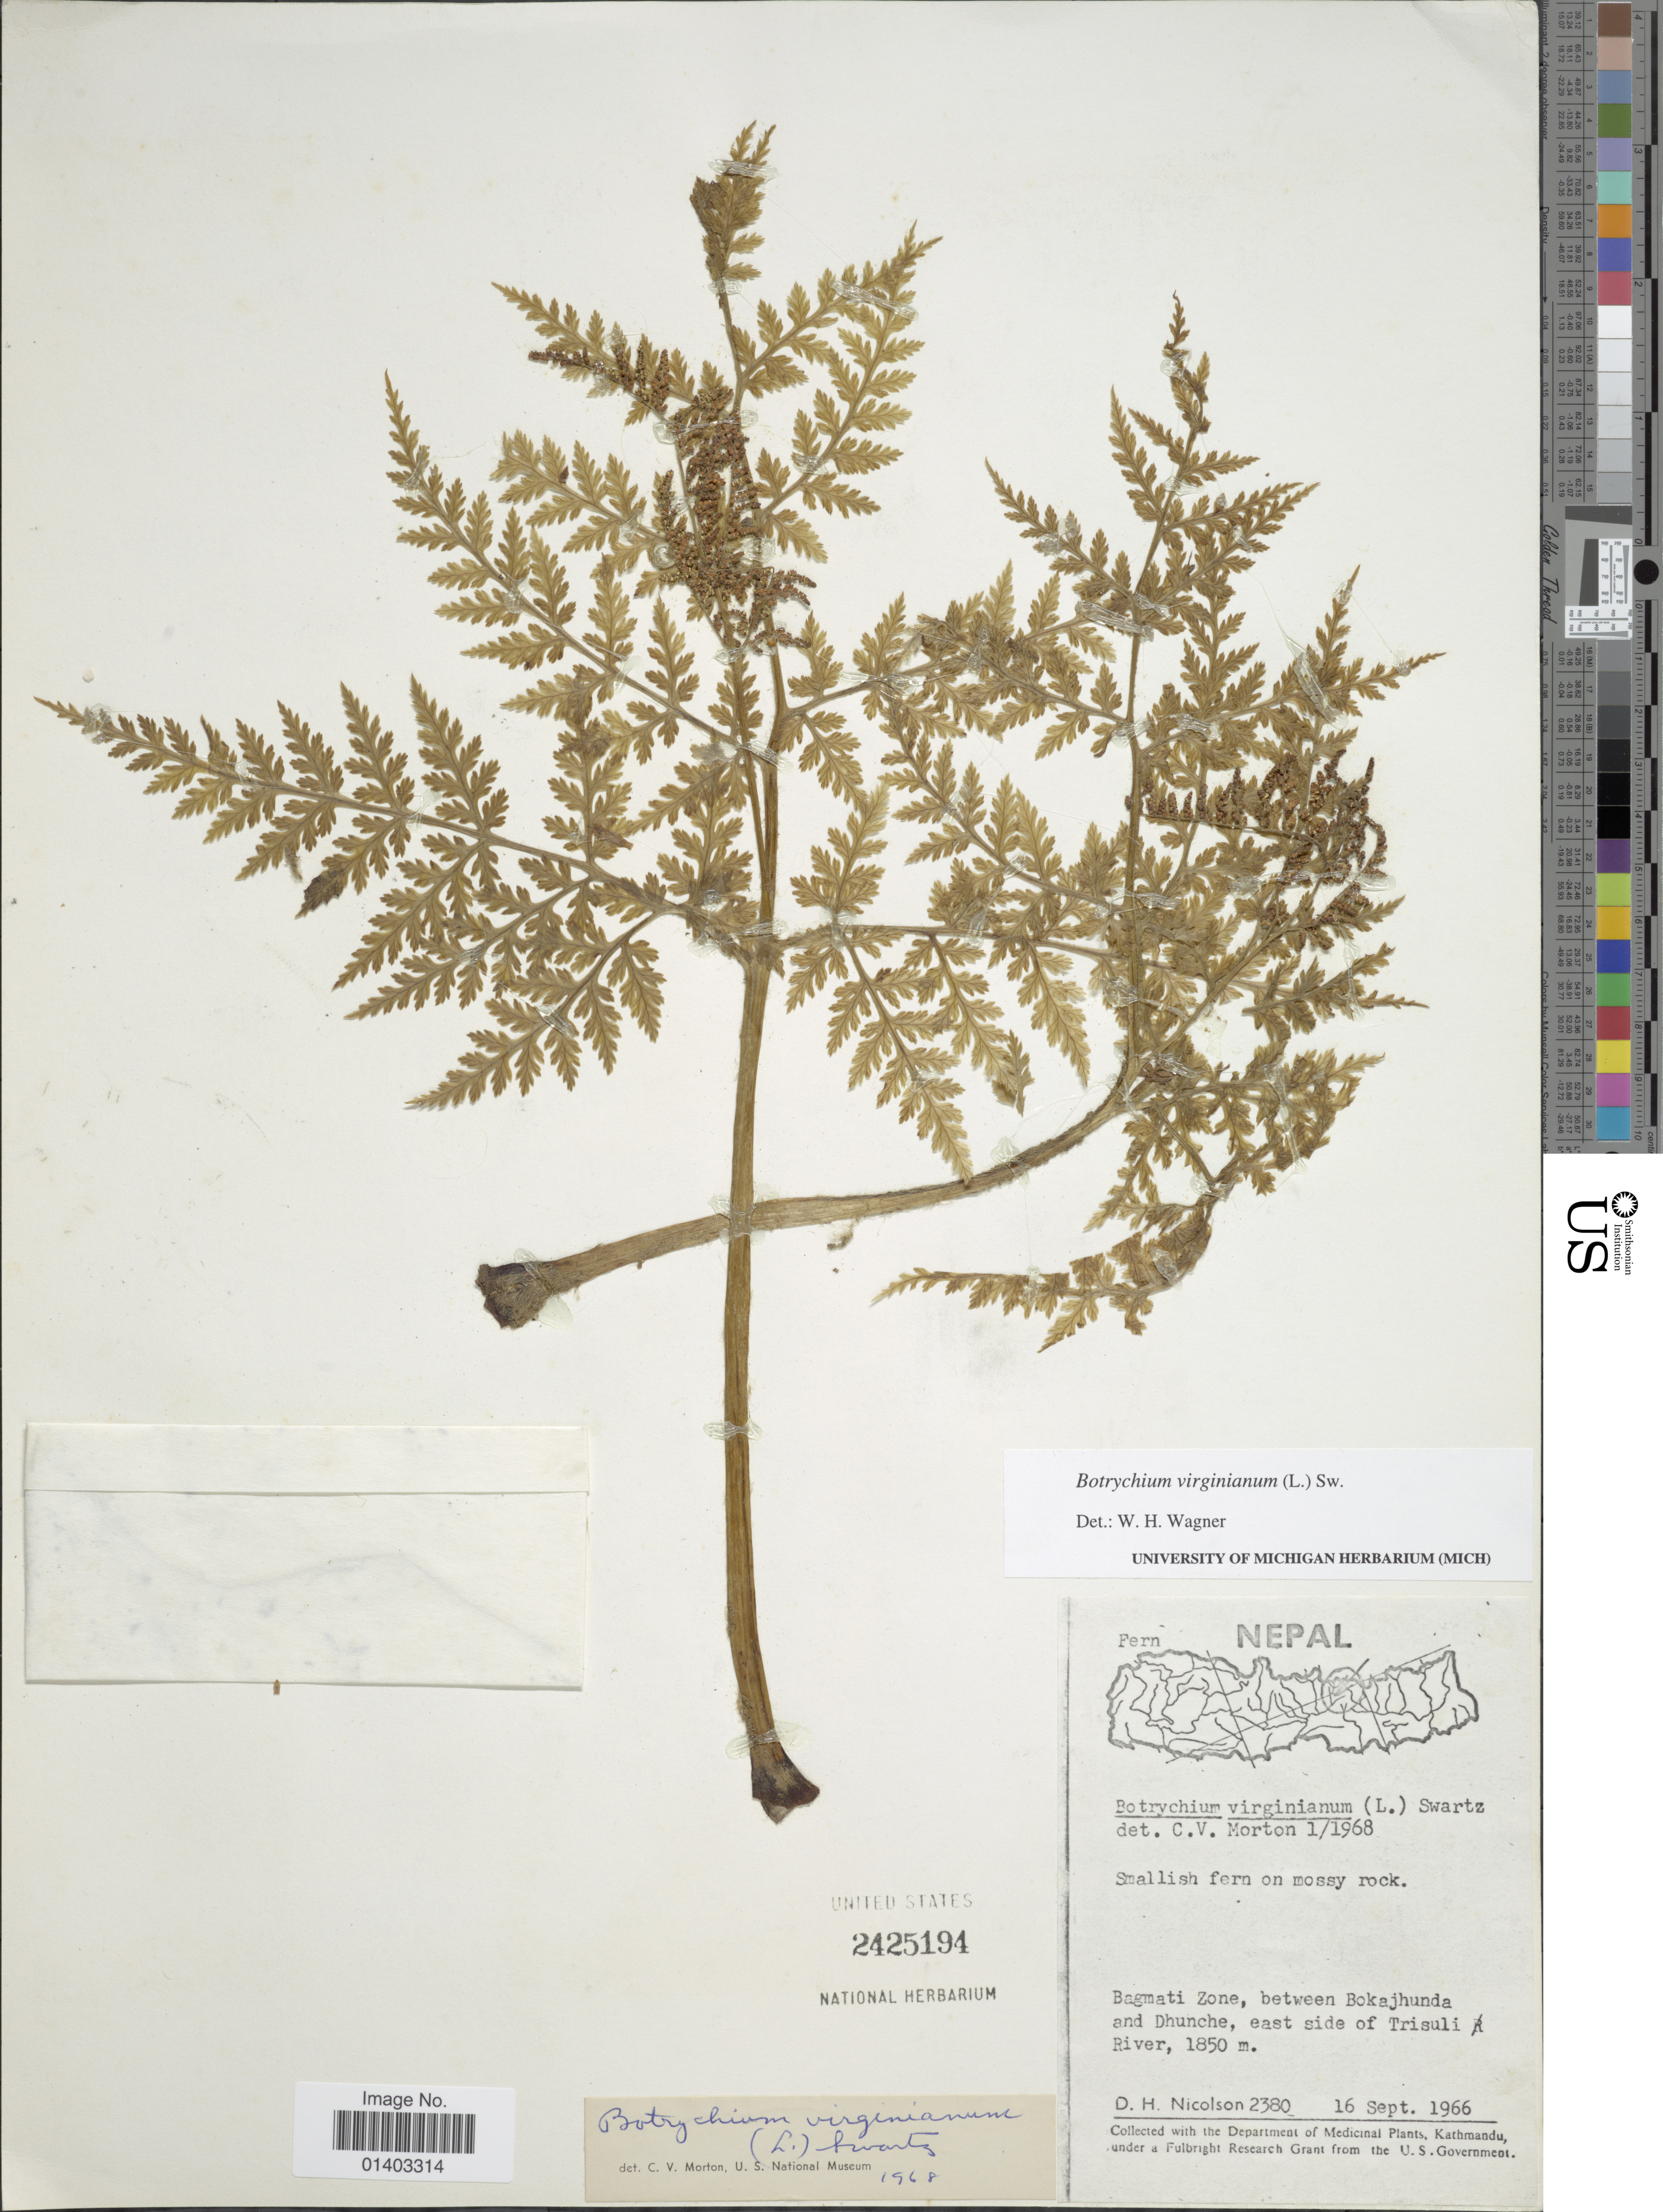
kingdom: Plantae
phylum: Tracheophyta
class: Polypodiopsida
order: Ophioglossales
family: Ophioglossaceae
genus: Botrychium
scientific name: Botrychium virginianum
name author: (L.) Sw.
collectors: D. H. Nicolson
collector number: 2380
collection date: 1966-09-16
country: Nepal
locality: Bagmati Zone, between Bokajhunda and Dhunche, east side of Trisuli River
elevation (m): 1850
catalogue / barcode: US 2425194